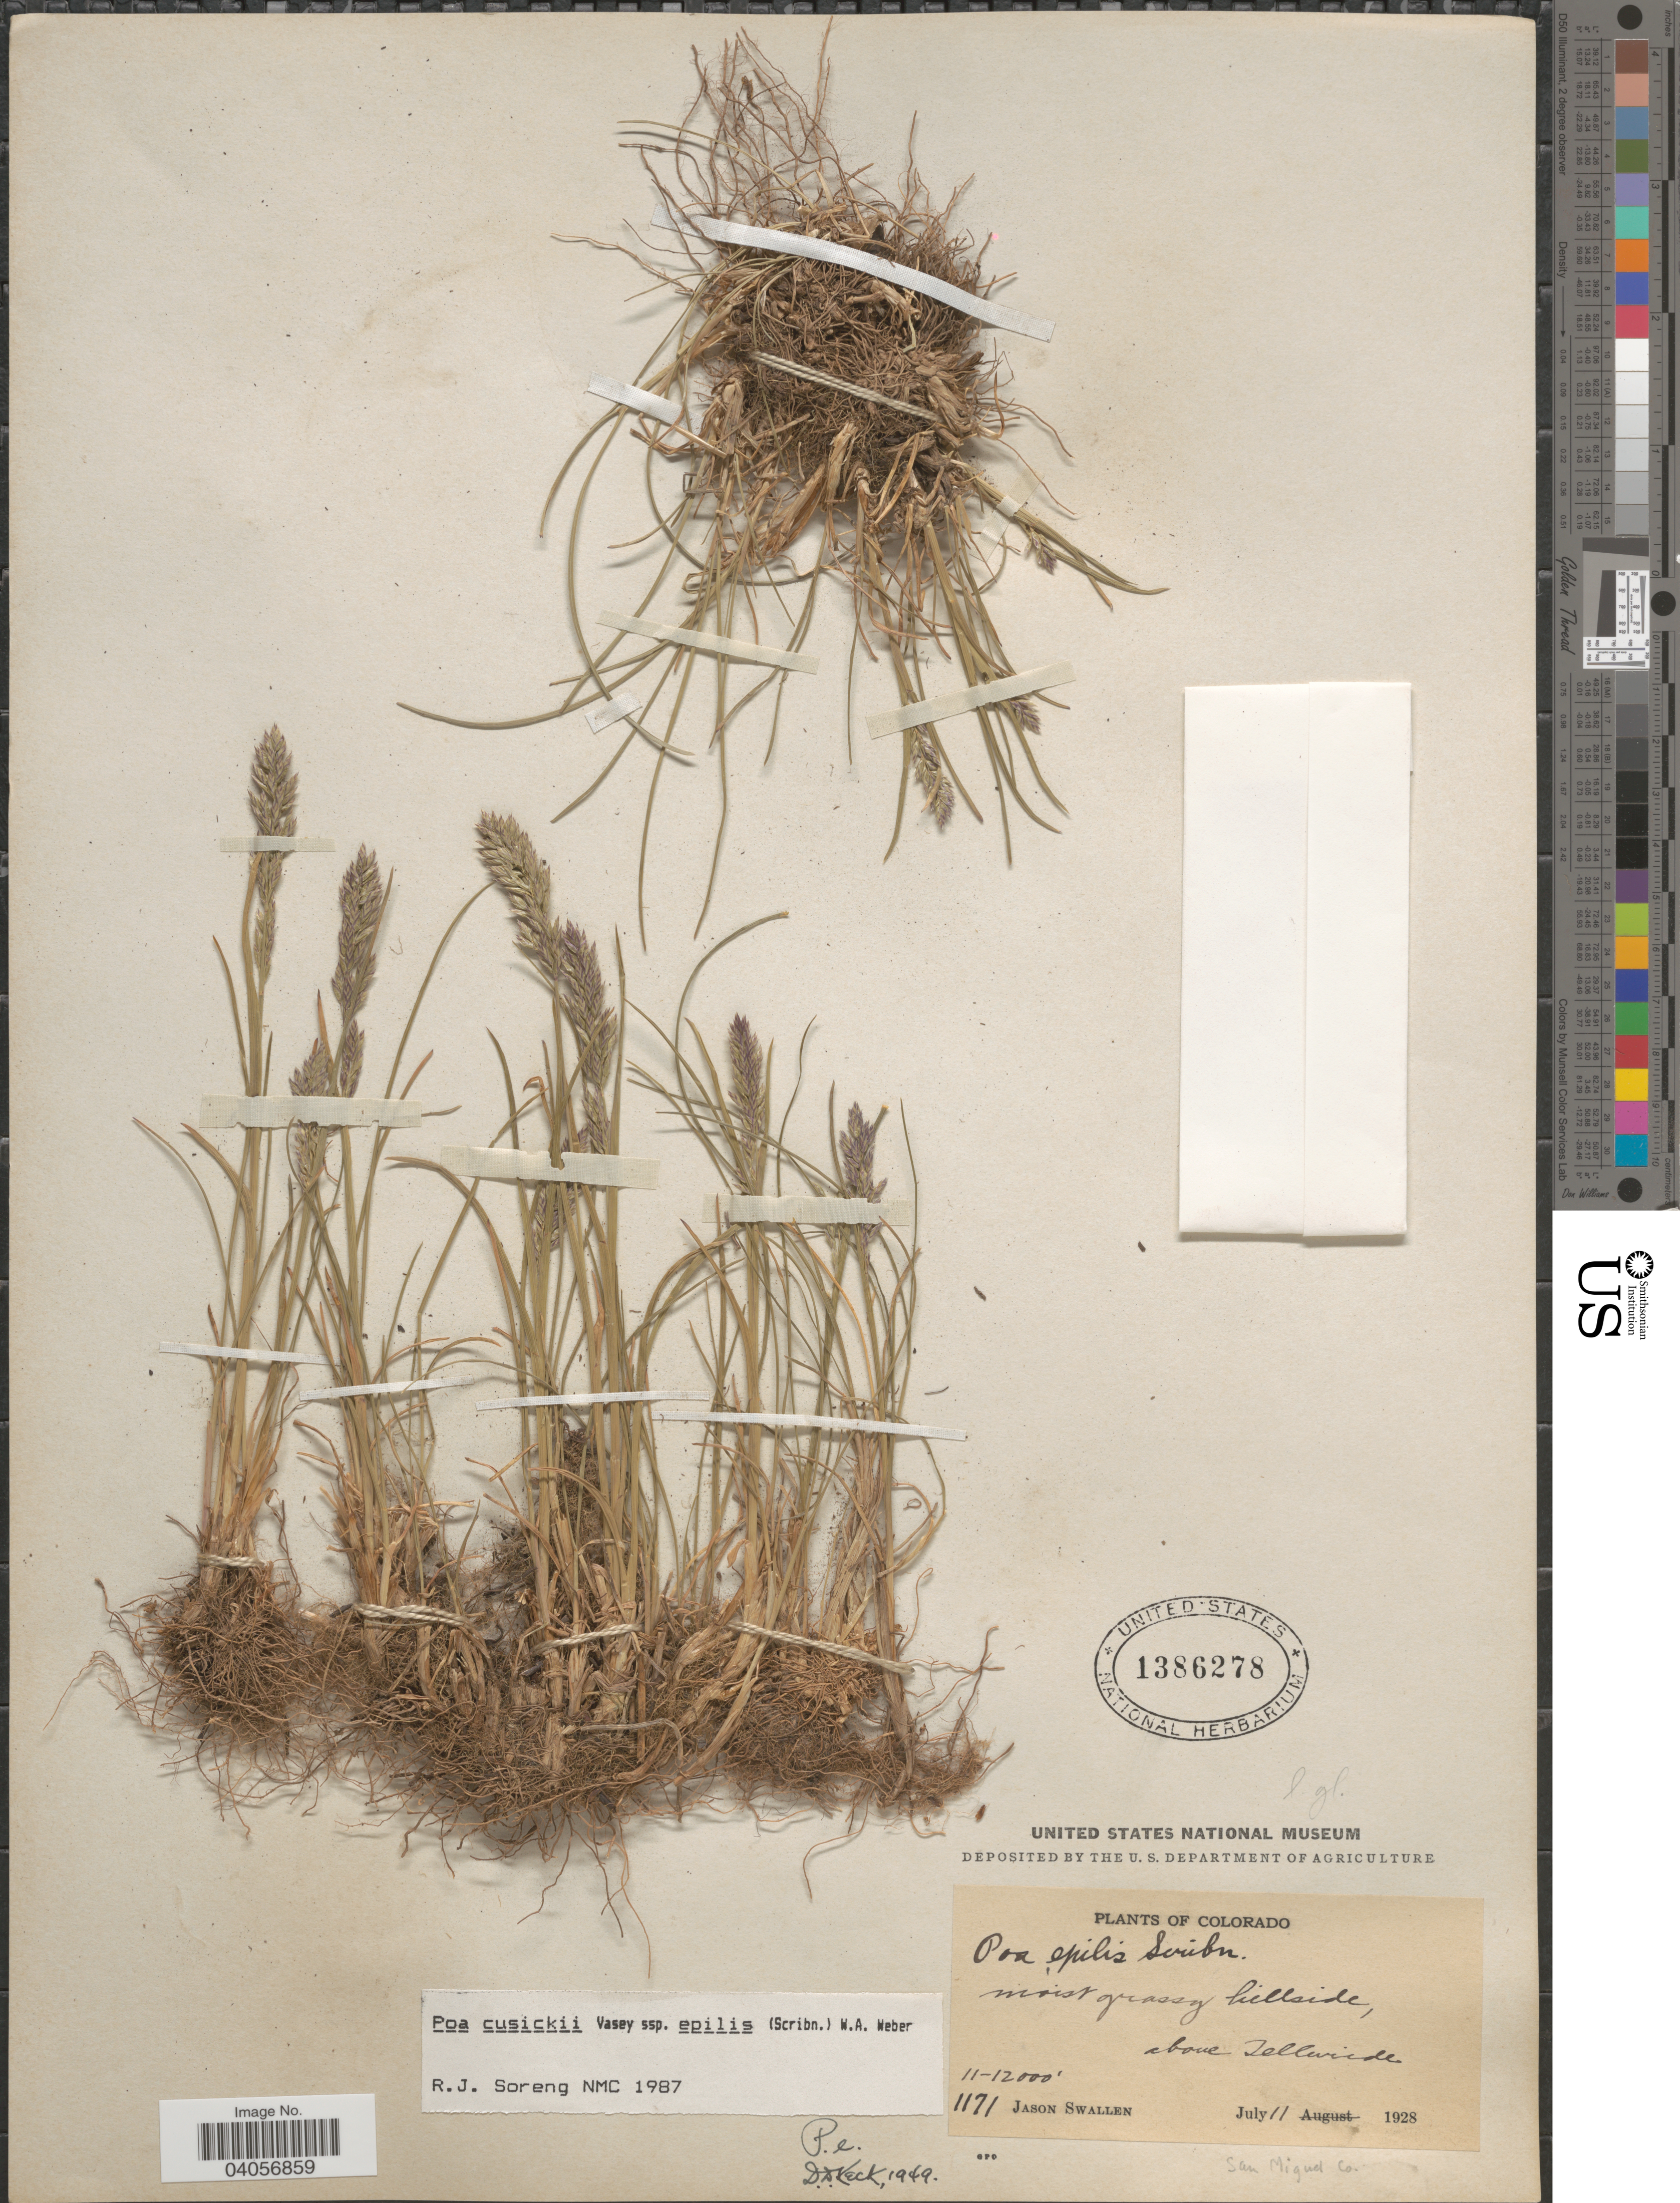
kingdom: Plantae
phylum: Tracheophyta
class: Liliopsida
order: Poales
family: Poaceae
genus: Poa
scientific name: Poa cusickii subsp. epilis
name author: (Scribn.) W.A. Weber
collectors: J. R. Swallen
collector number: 1171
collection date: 1928-07-11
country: United States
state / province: Colorado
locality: Moist grassy hillside, above Telluride. San Miguel Co.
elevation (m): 3353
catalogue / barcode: US 1386278